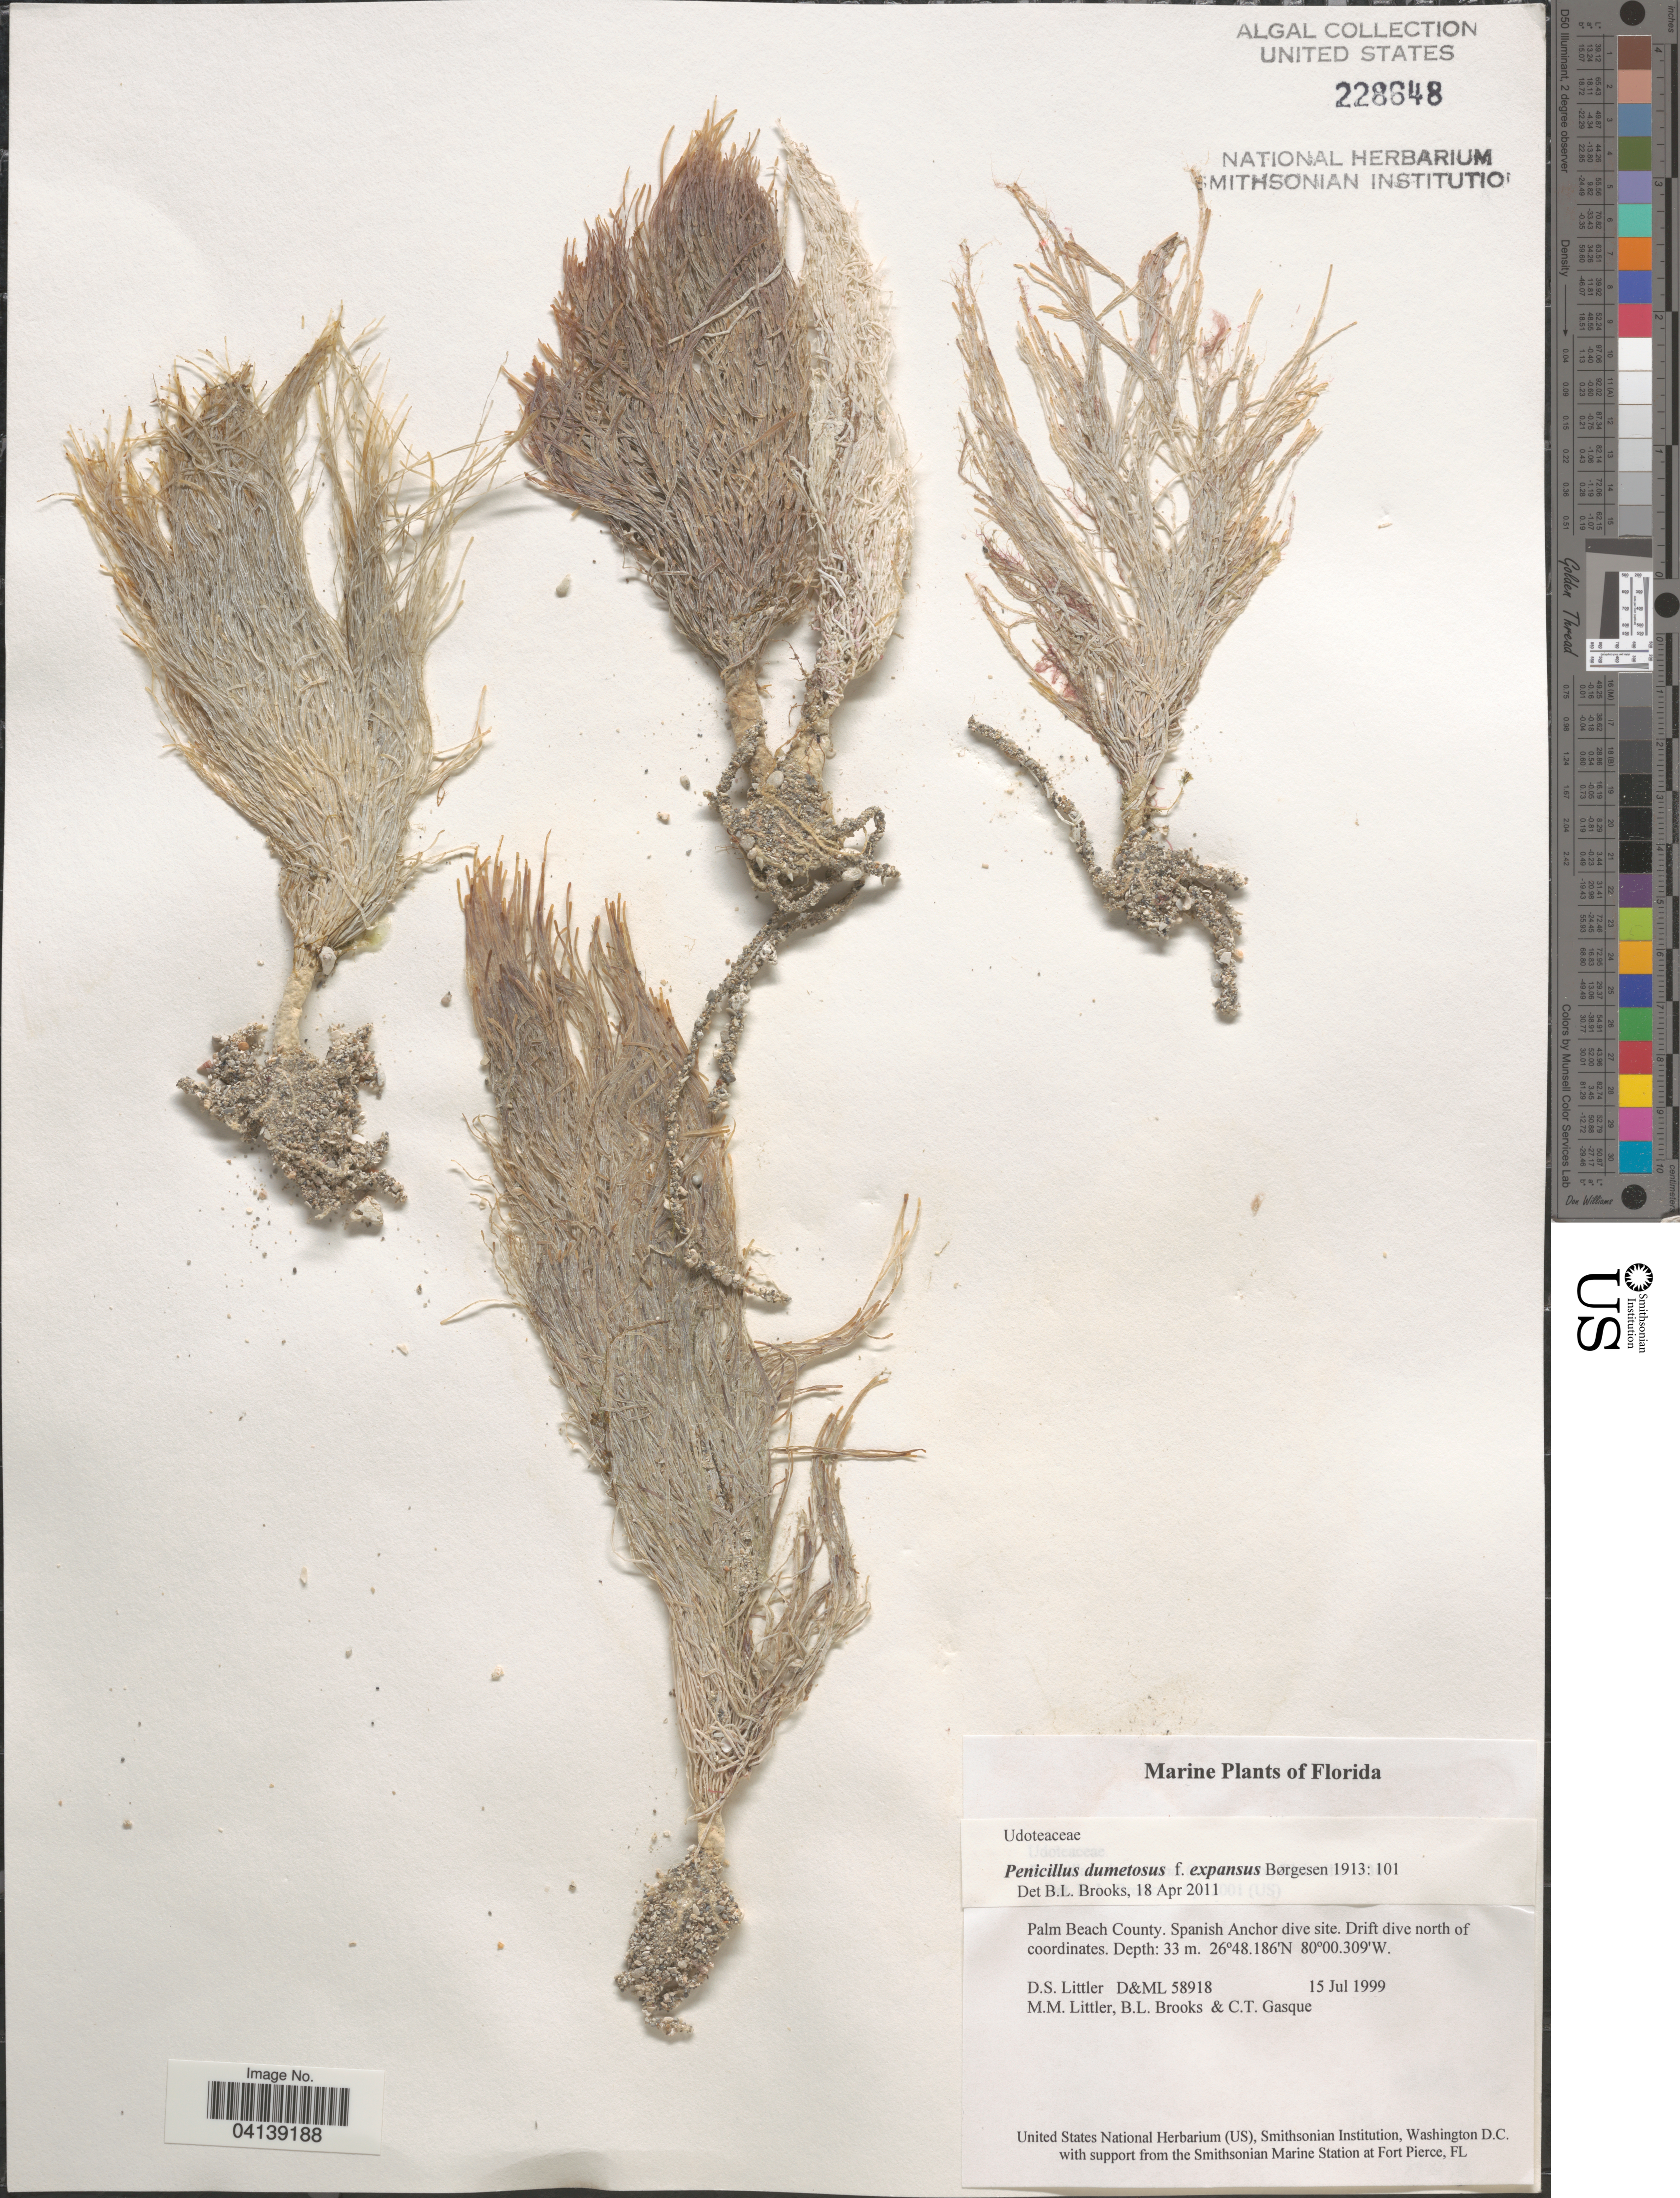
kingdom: Plantae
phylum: Chlorophyta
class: Ulvophyceae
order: Bryopsidales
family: Udoteaceae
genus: Penicillus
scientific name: Penicillus dumetosus f. expansus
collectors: D. S. Littler, B. Brooks & C. Gasque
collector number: D&ML58918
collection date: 1999-07-15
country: United States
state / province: Florida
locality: Palm Beach County. Spanish Anchor dive site. Drift dive north of coordinates.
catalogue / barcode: US 228648